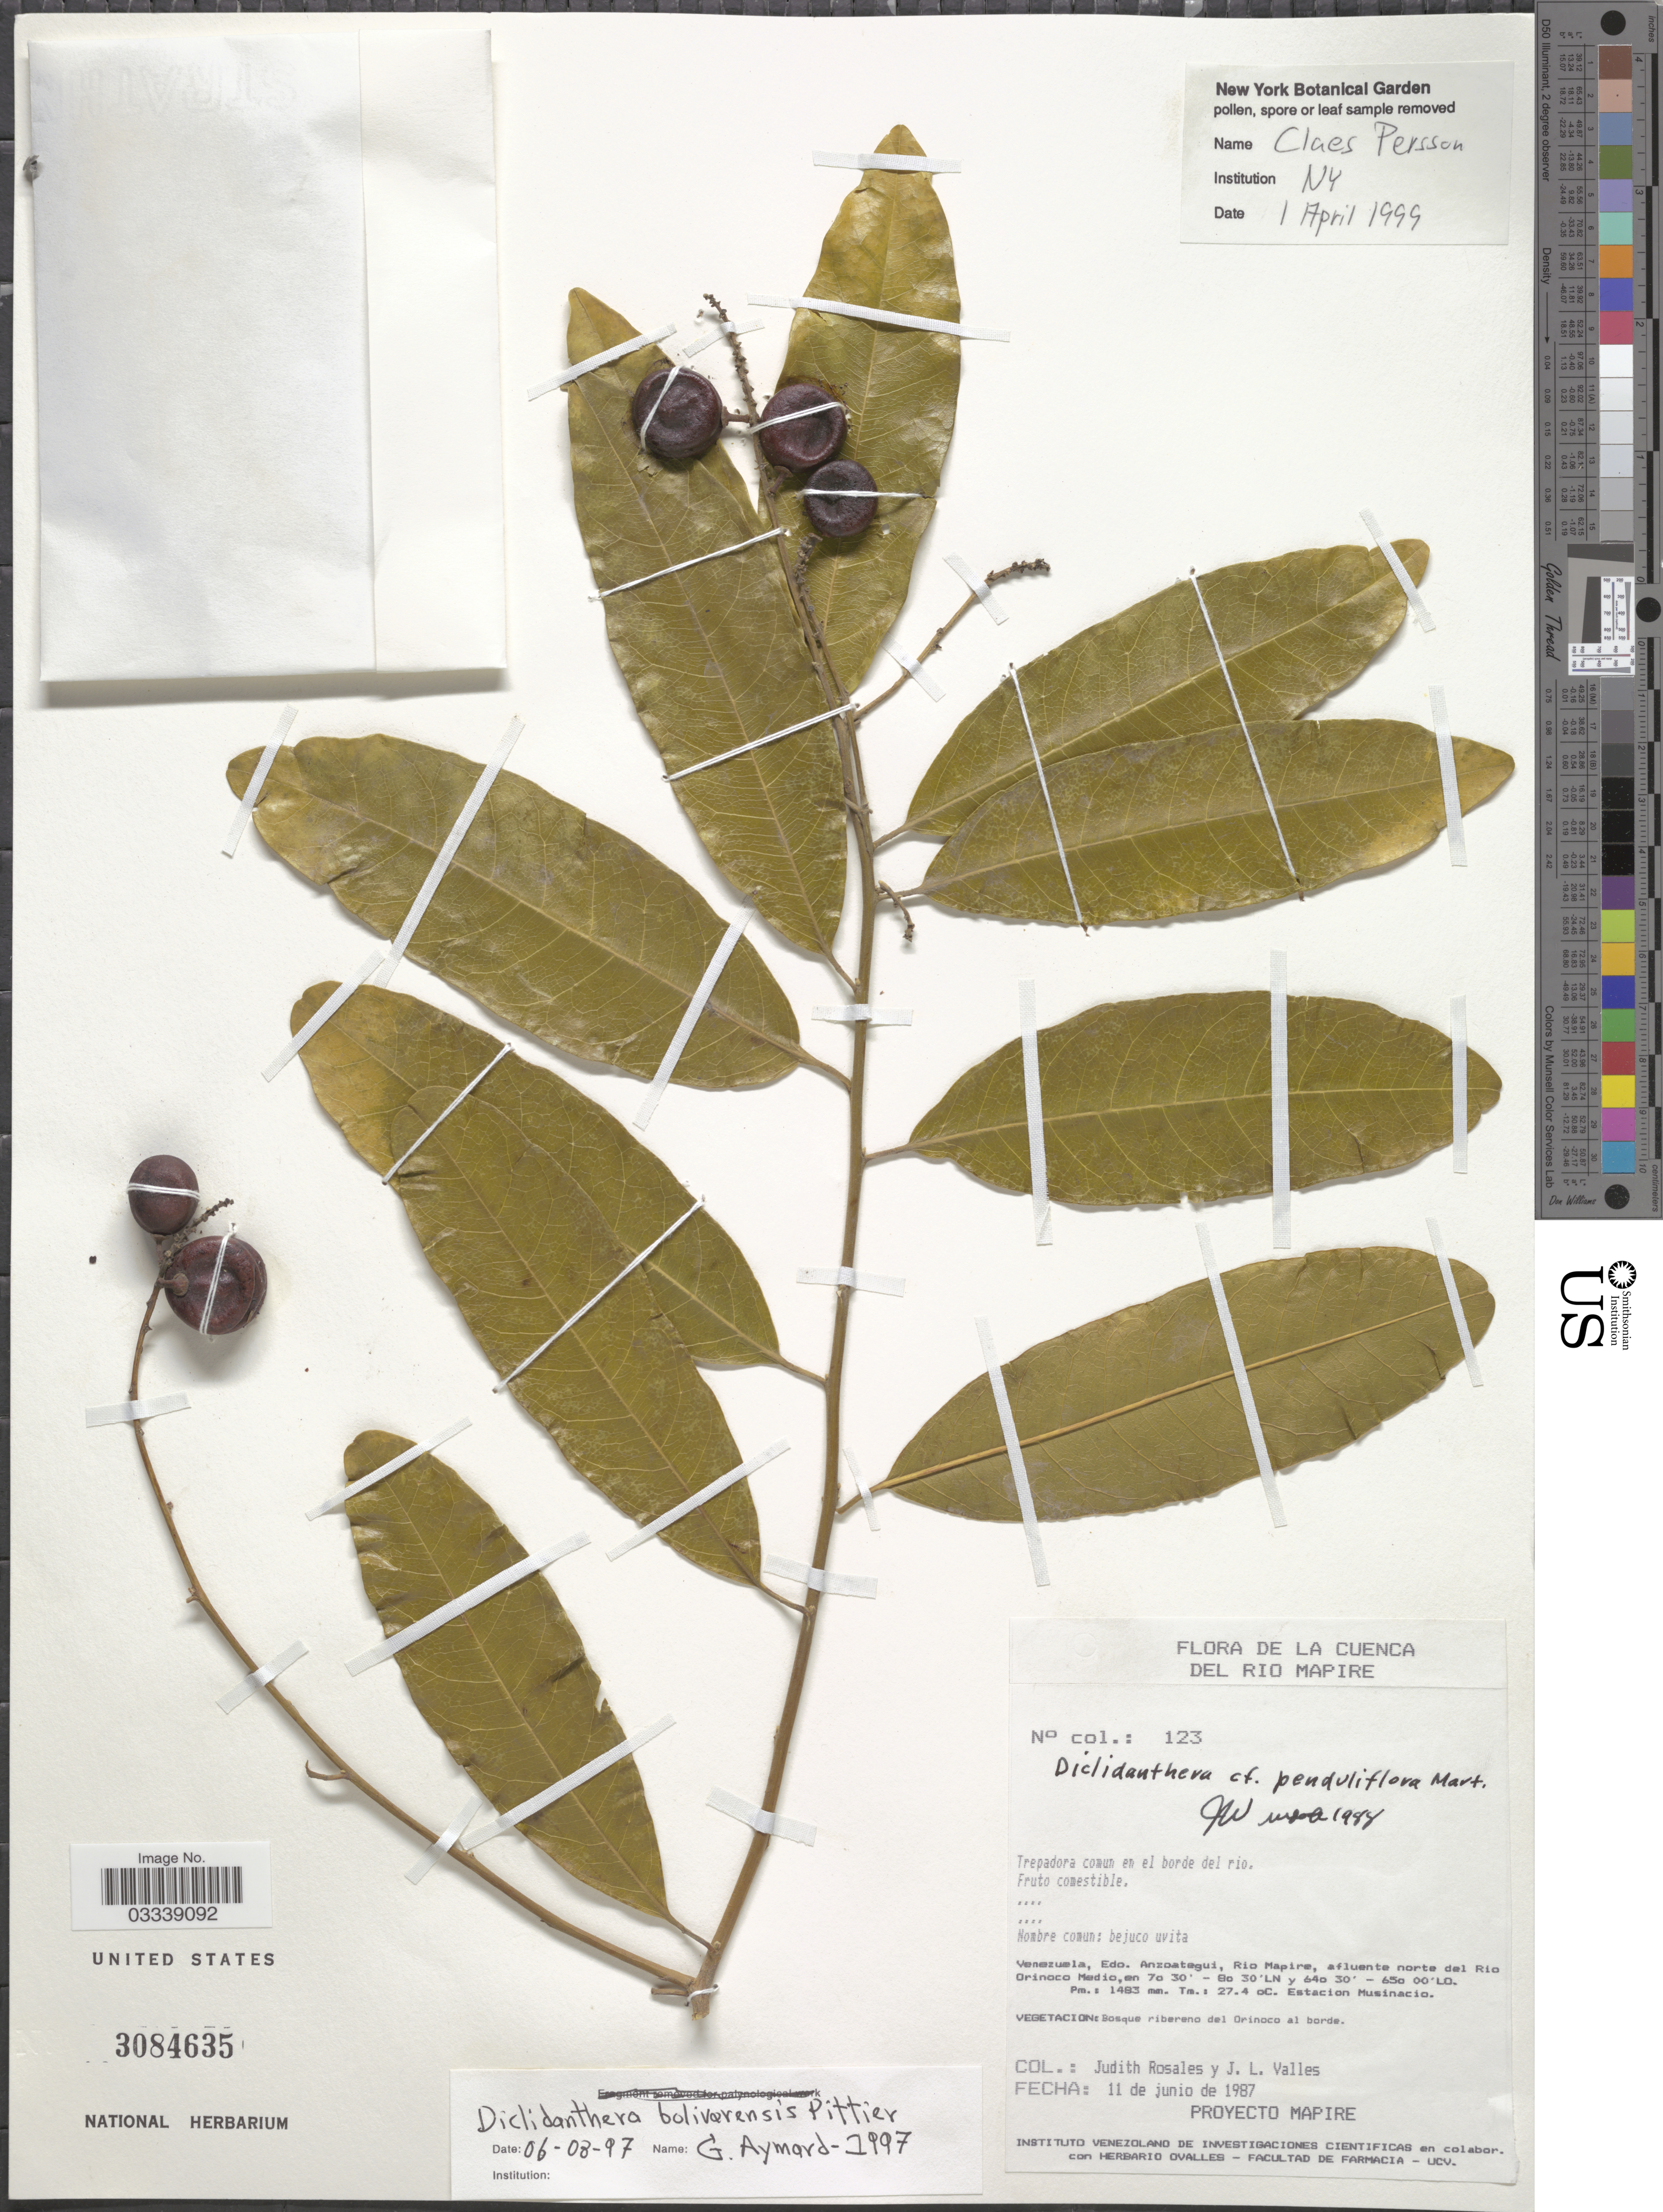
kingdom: Plantae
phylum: Tracheophyta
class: Magnoliopsida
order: Fabales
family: Polygalaceae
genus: Diclidanthera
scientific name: Diclidanthera bolivarensis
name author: Pittier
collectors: J. Rosales & J. Valles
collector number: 123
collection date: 1987-06-11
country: Venezuela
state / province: Anzoategui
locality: La Cuenca del Rio Mapire. Rio Mapire, afluente norte del Rio Orinoco Medio. Estacion Musinacio. Bosque ribereno del Orinoco al borde.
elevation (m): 1483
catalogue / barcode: US 3084635